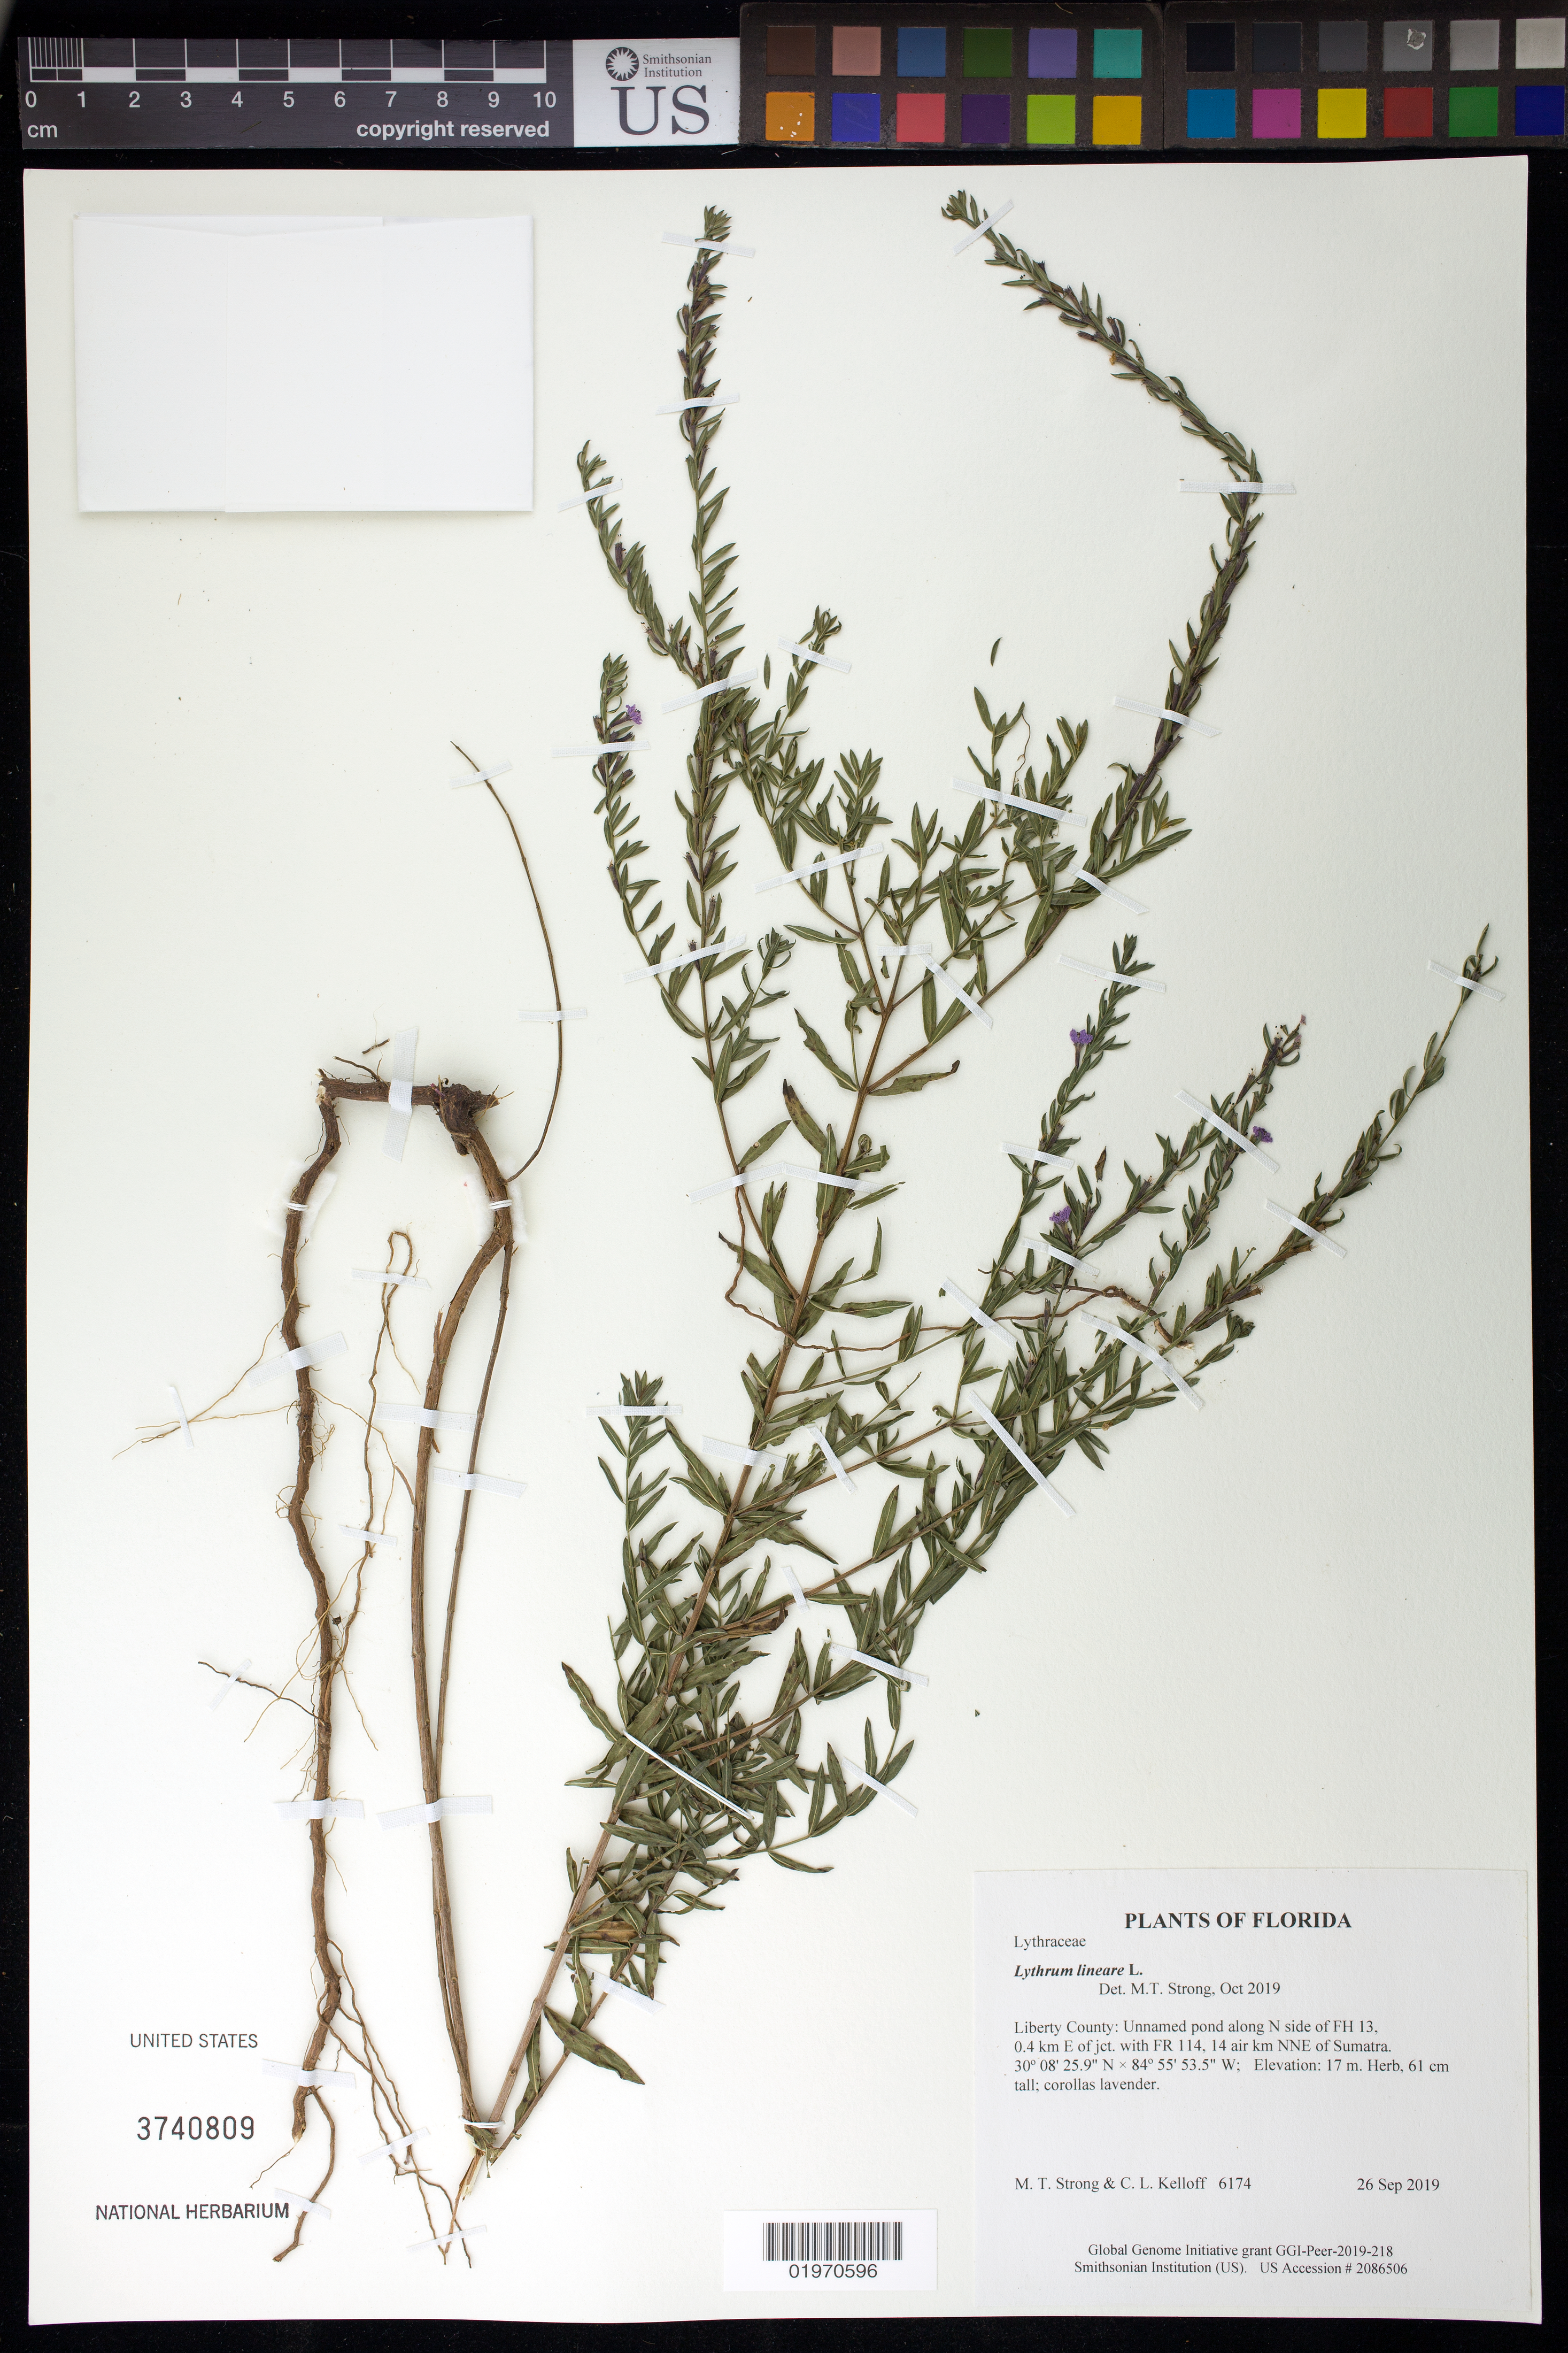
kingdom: Plantae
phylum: Tracheophyta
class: Magnoliopsida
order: Myrtales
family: Lythraceae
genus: Lythrum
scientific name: Lythrum lineare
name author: L.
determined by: Strong, Mark T., (BOT), Smithsonian Institution - National Museum of Natural History (UNITED STATES)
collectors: M. T. Strong & C. L. Kelloff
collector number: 6174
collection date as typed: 26 Sep 2019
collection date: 2019-09-26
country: United States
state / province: Florida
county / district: Liberty County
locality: Unnamed pond along N side of FH 13, 0.4 km E of jct. with FR 114, 14 air km NNE of Sumatra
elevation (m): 17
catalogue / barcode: US 3740809